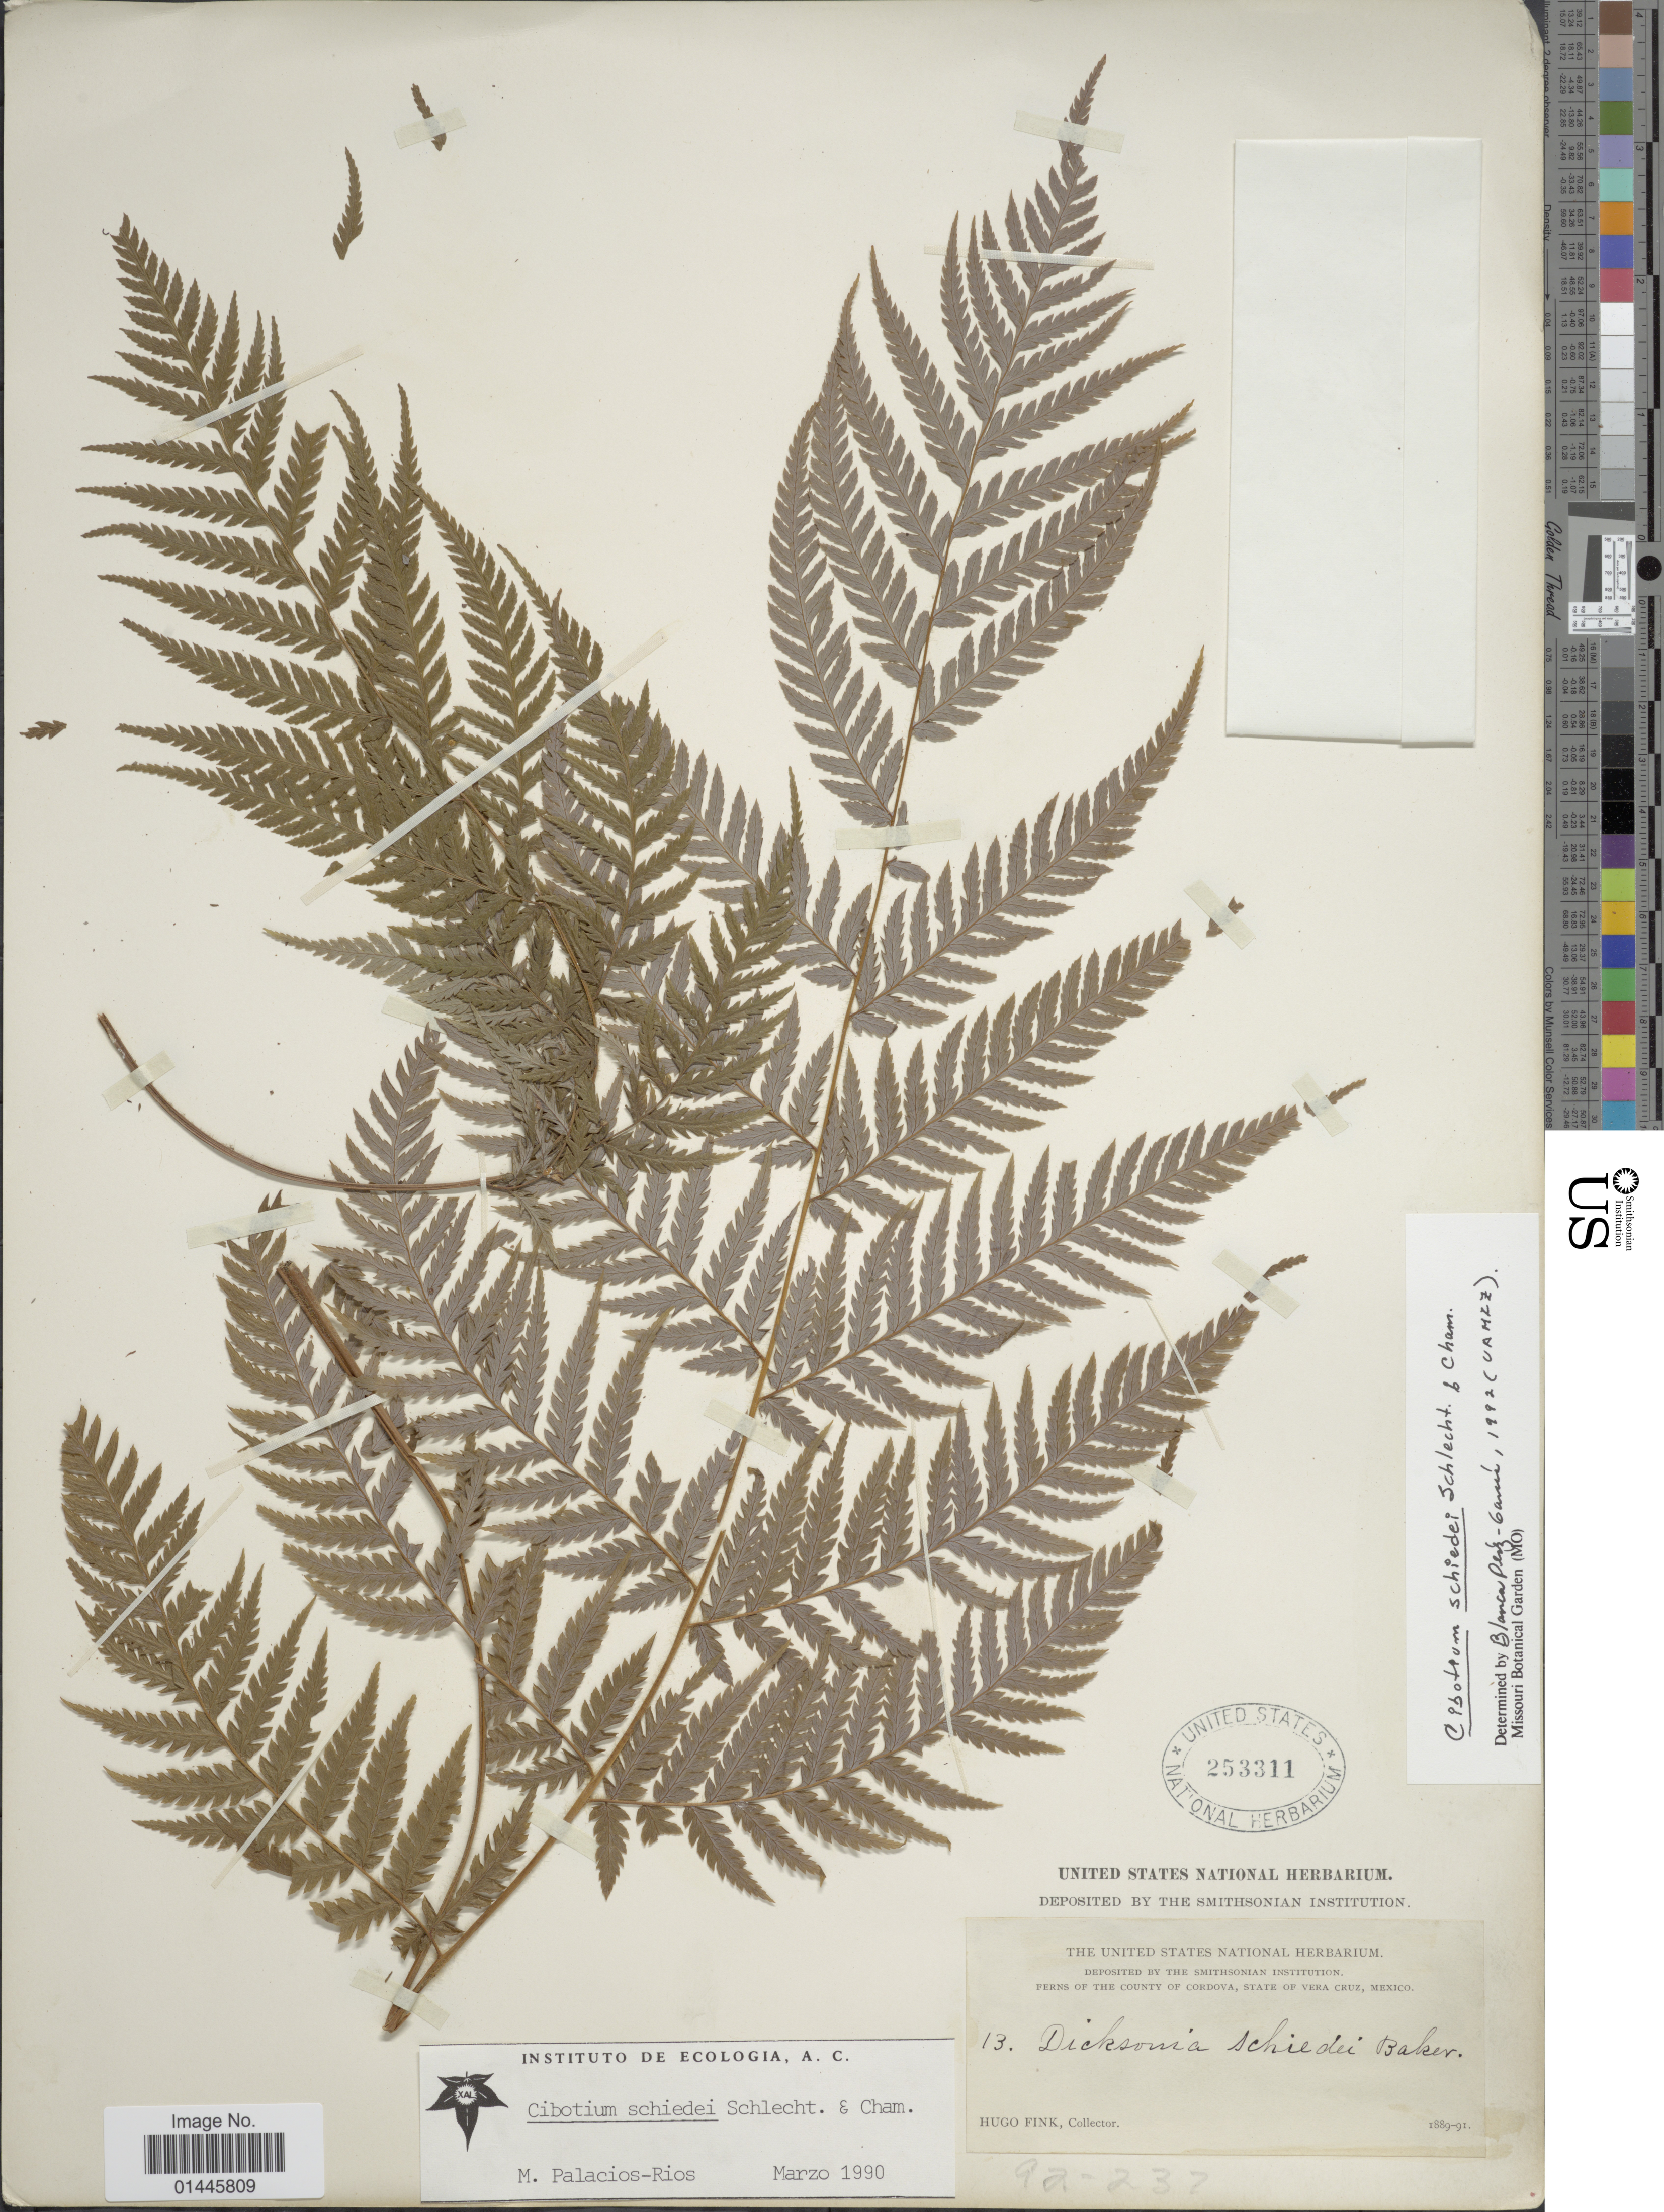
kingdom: Plantae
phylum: Tracheophyta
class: Polypodiopsida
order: Cyatheales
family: Cibotiaceae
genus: Cibotium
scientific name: Cibotium schiedei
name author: Schltdl. & Cham.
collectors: H. Fink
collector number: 13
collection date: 1889/1891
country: Mexico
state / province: Veracruz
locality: County of Cordova, Vera Cruz.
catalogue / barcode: US 253311